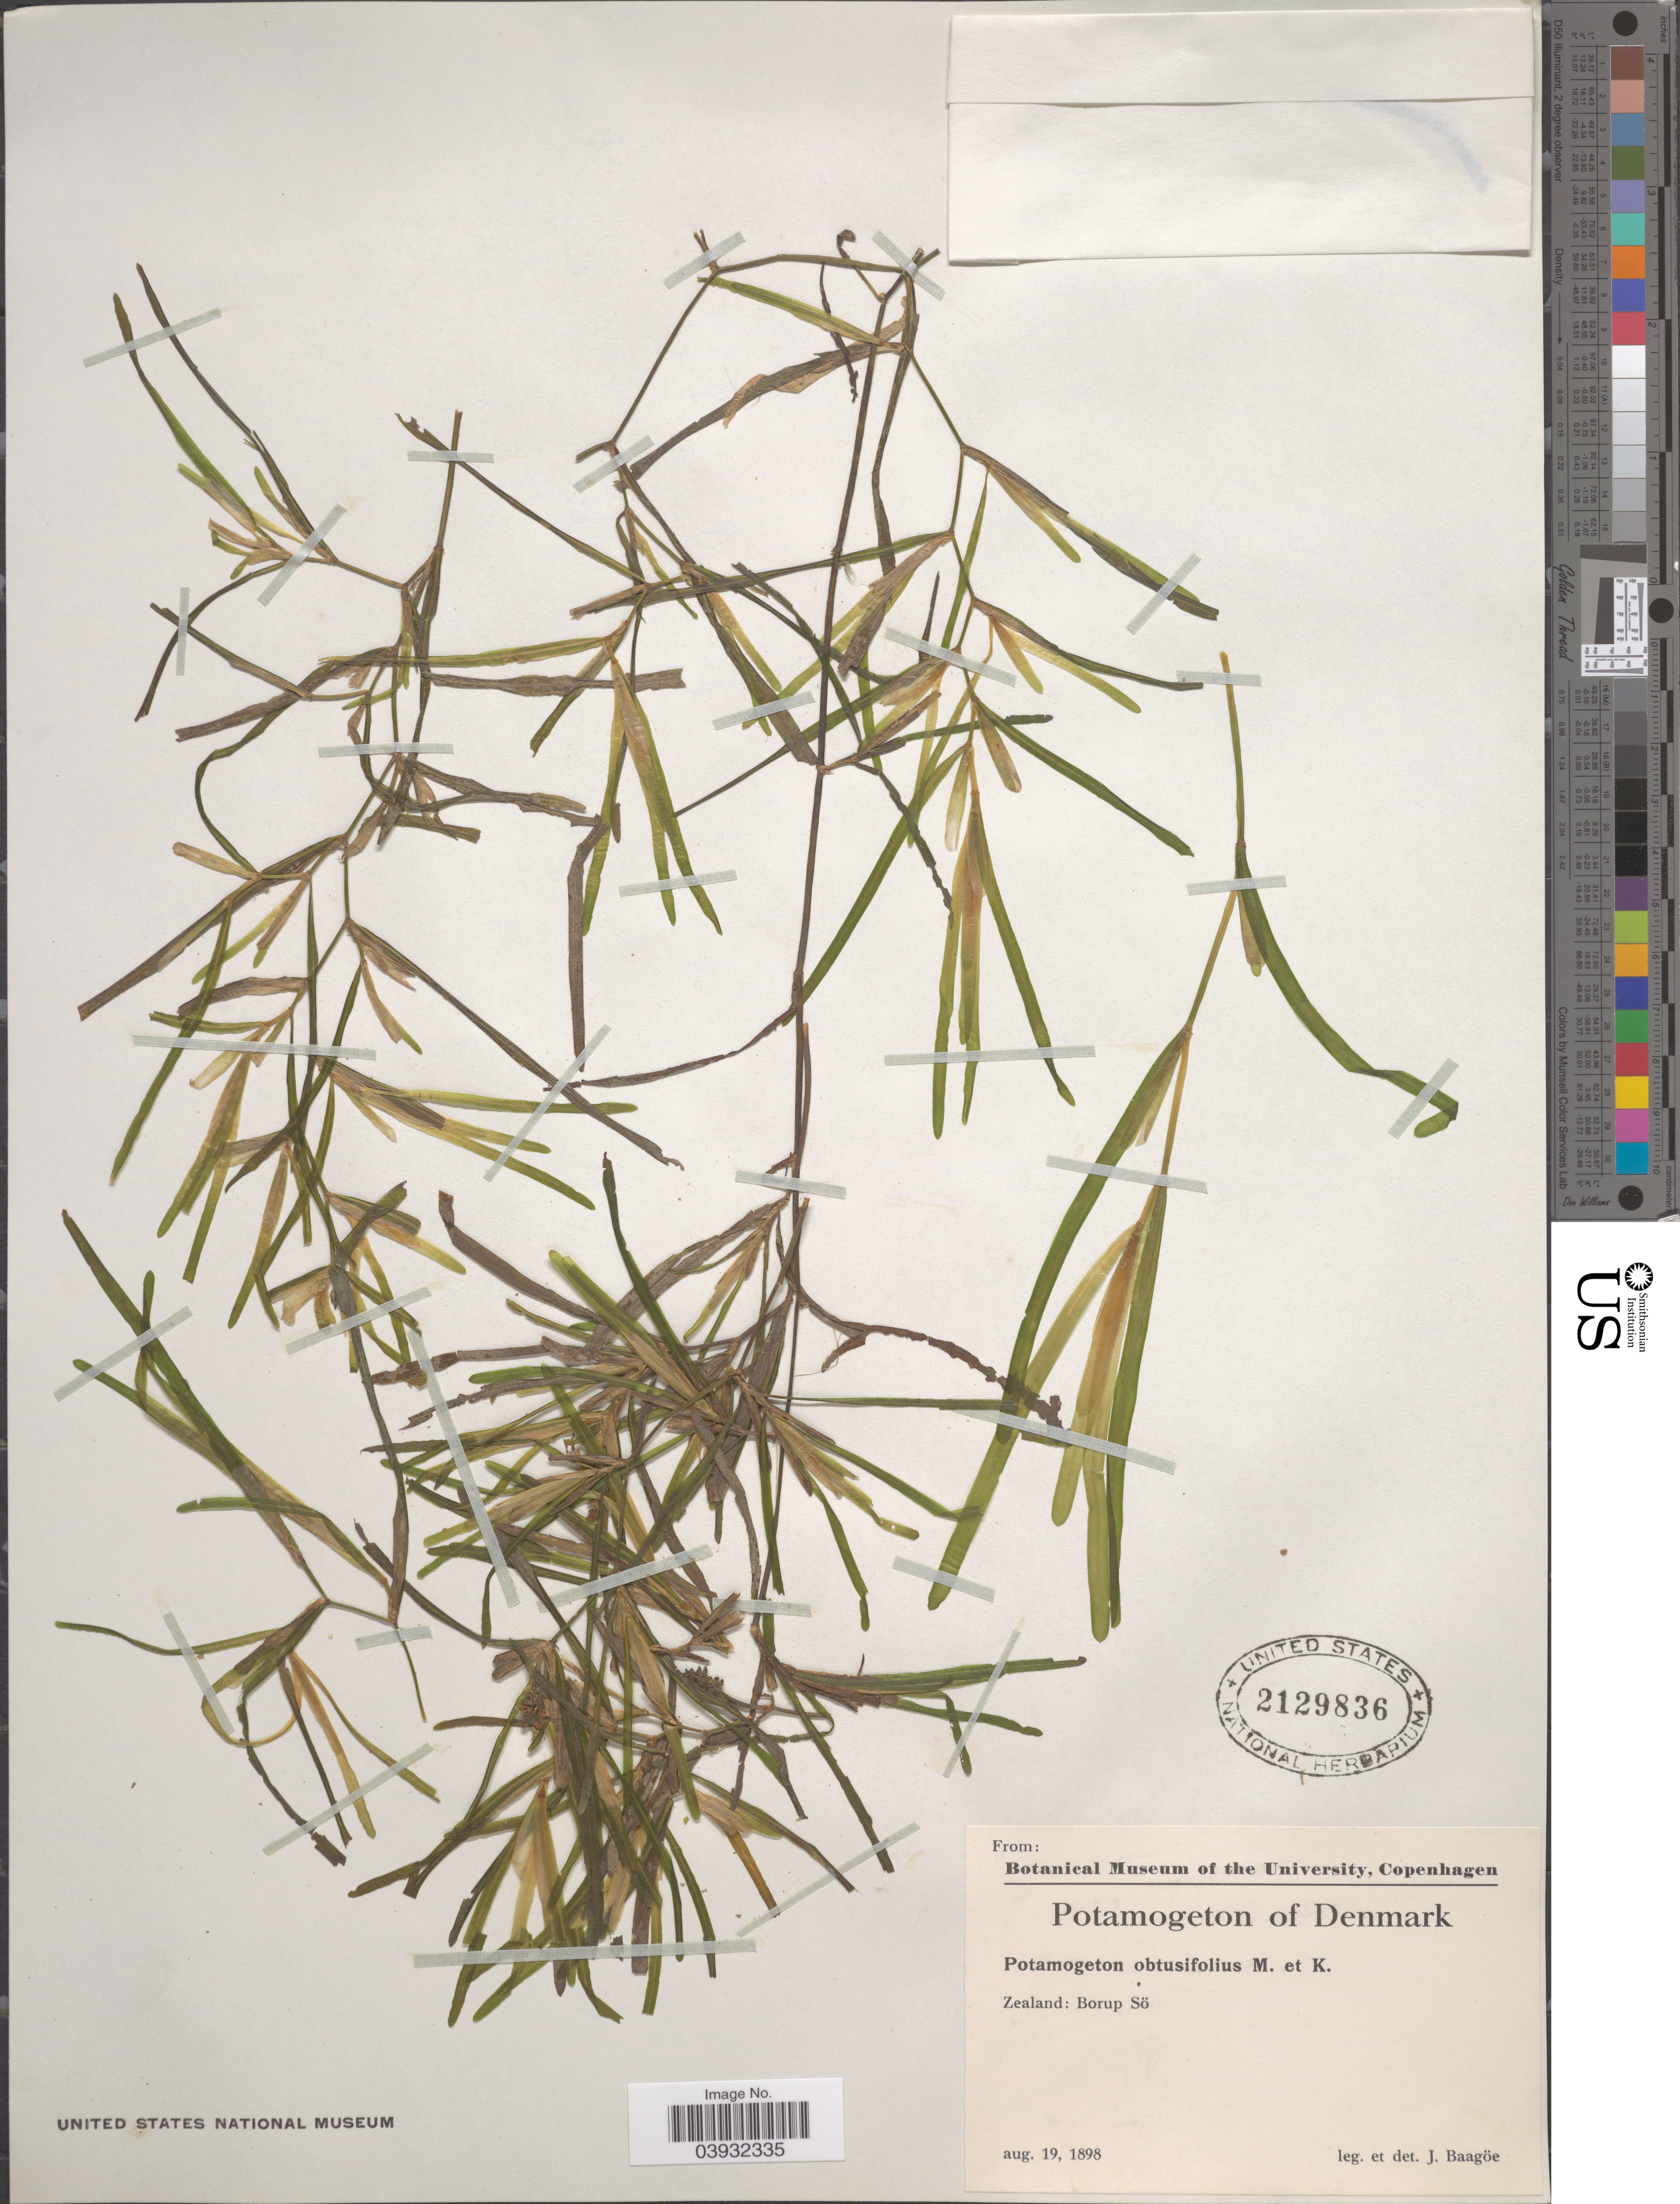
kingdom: Plantae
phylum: Tracheophyta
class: Liliopsida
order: Alismatales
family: Potamogetonaceae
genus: Potamogeton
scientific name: Potamogeton obtusifolius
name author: Mert. & W.D.J. Koch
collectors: J. Baagoe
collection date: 1898-08-19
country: Denmark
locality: Zealand: Borup Sö.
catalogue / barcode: US 2129836